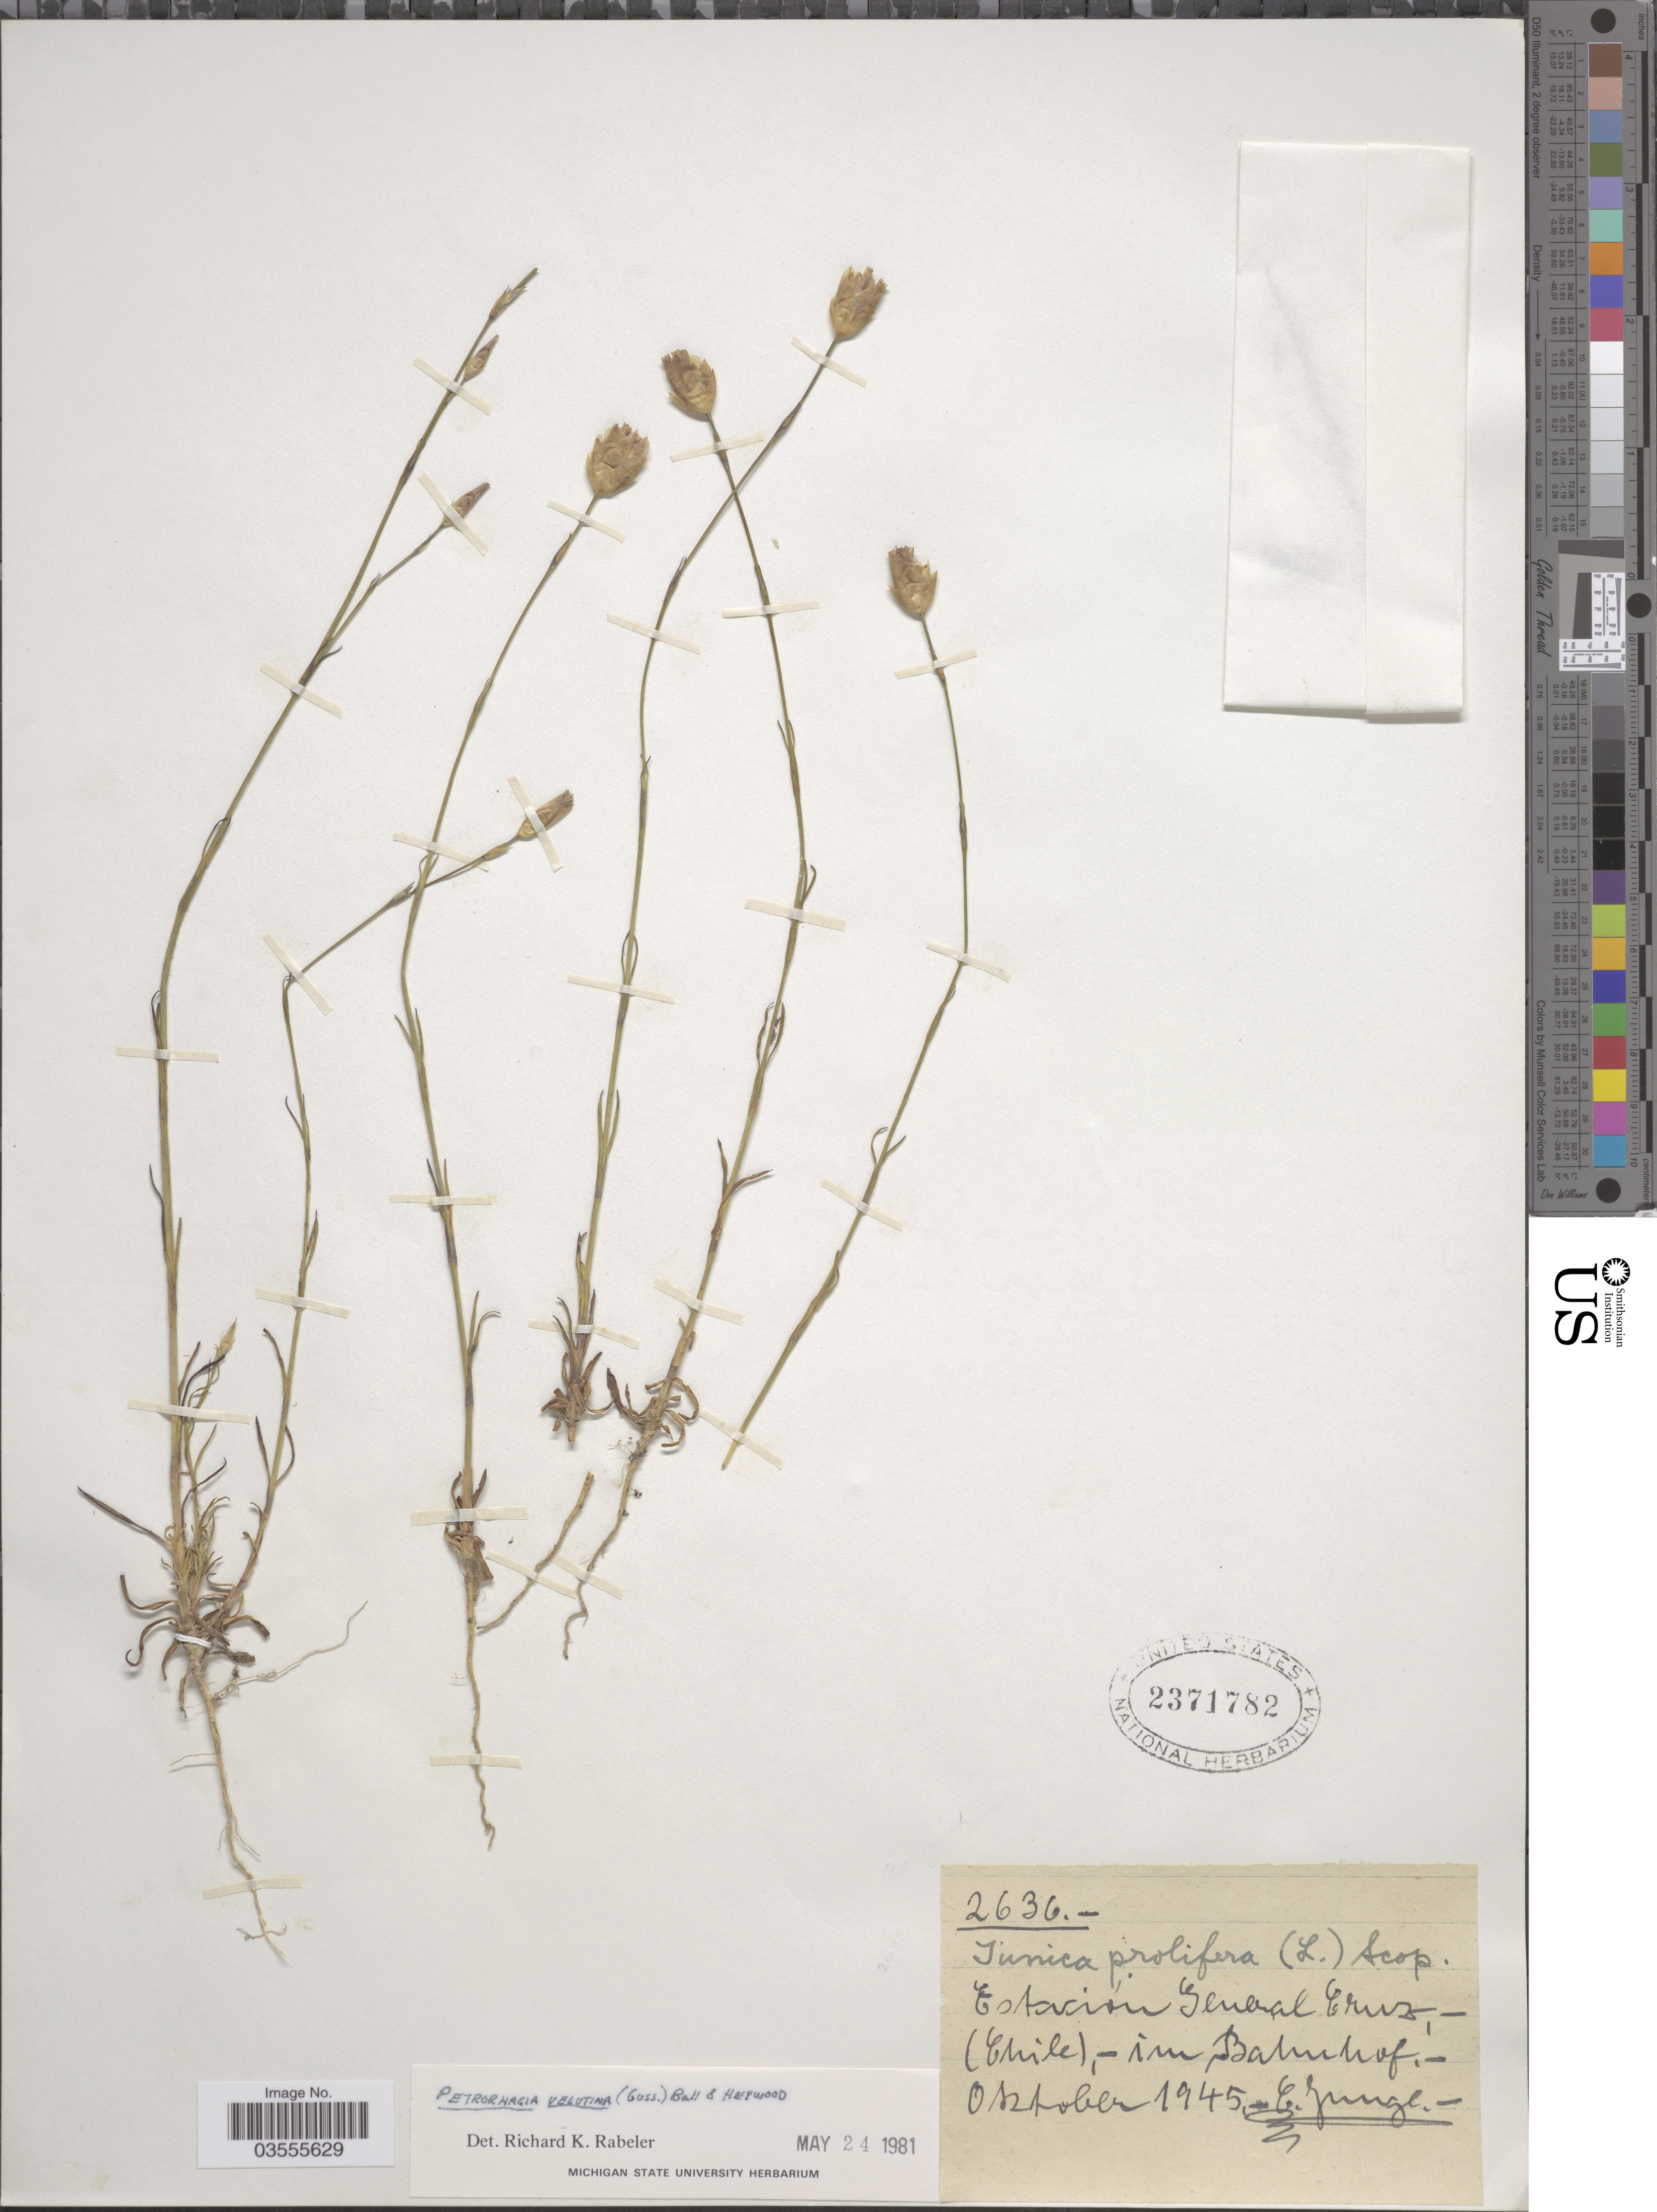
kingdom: Plantae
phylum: Tracheophyta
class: Magnoliopsida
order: Caryophyllales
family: Caryophyllaceae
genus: Petrorhagia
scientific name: Petrorhagia dubia subsp. dubia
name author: (Raf.) López & Romo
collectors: E. Junge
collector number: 2636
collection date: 1945-10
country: Chile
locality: Estacion General Cruz- (Chile), - im Bahnhof.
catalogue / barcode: US 2371782